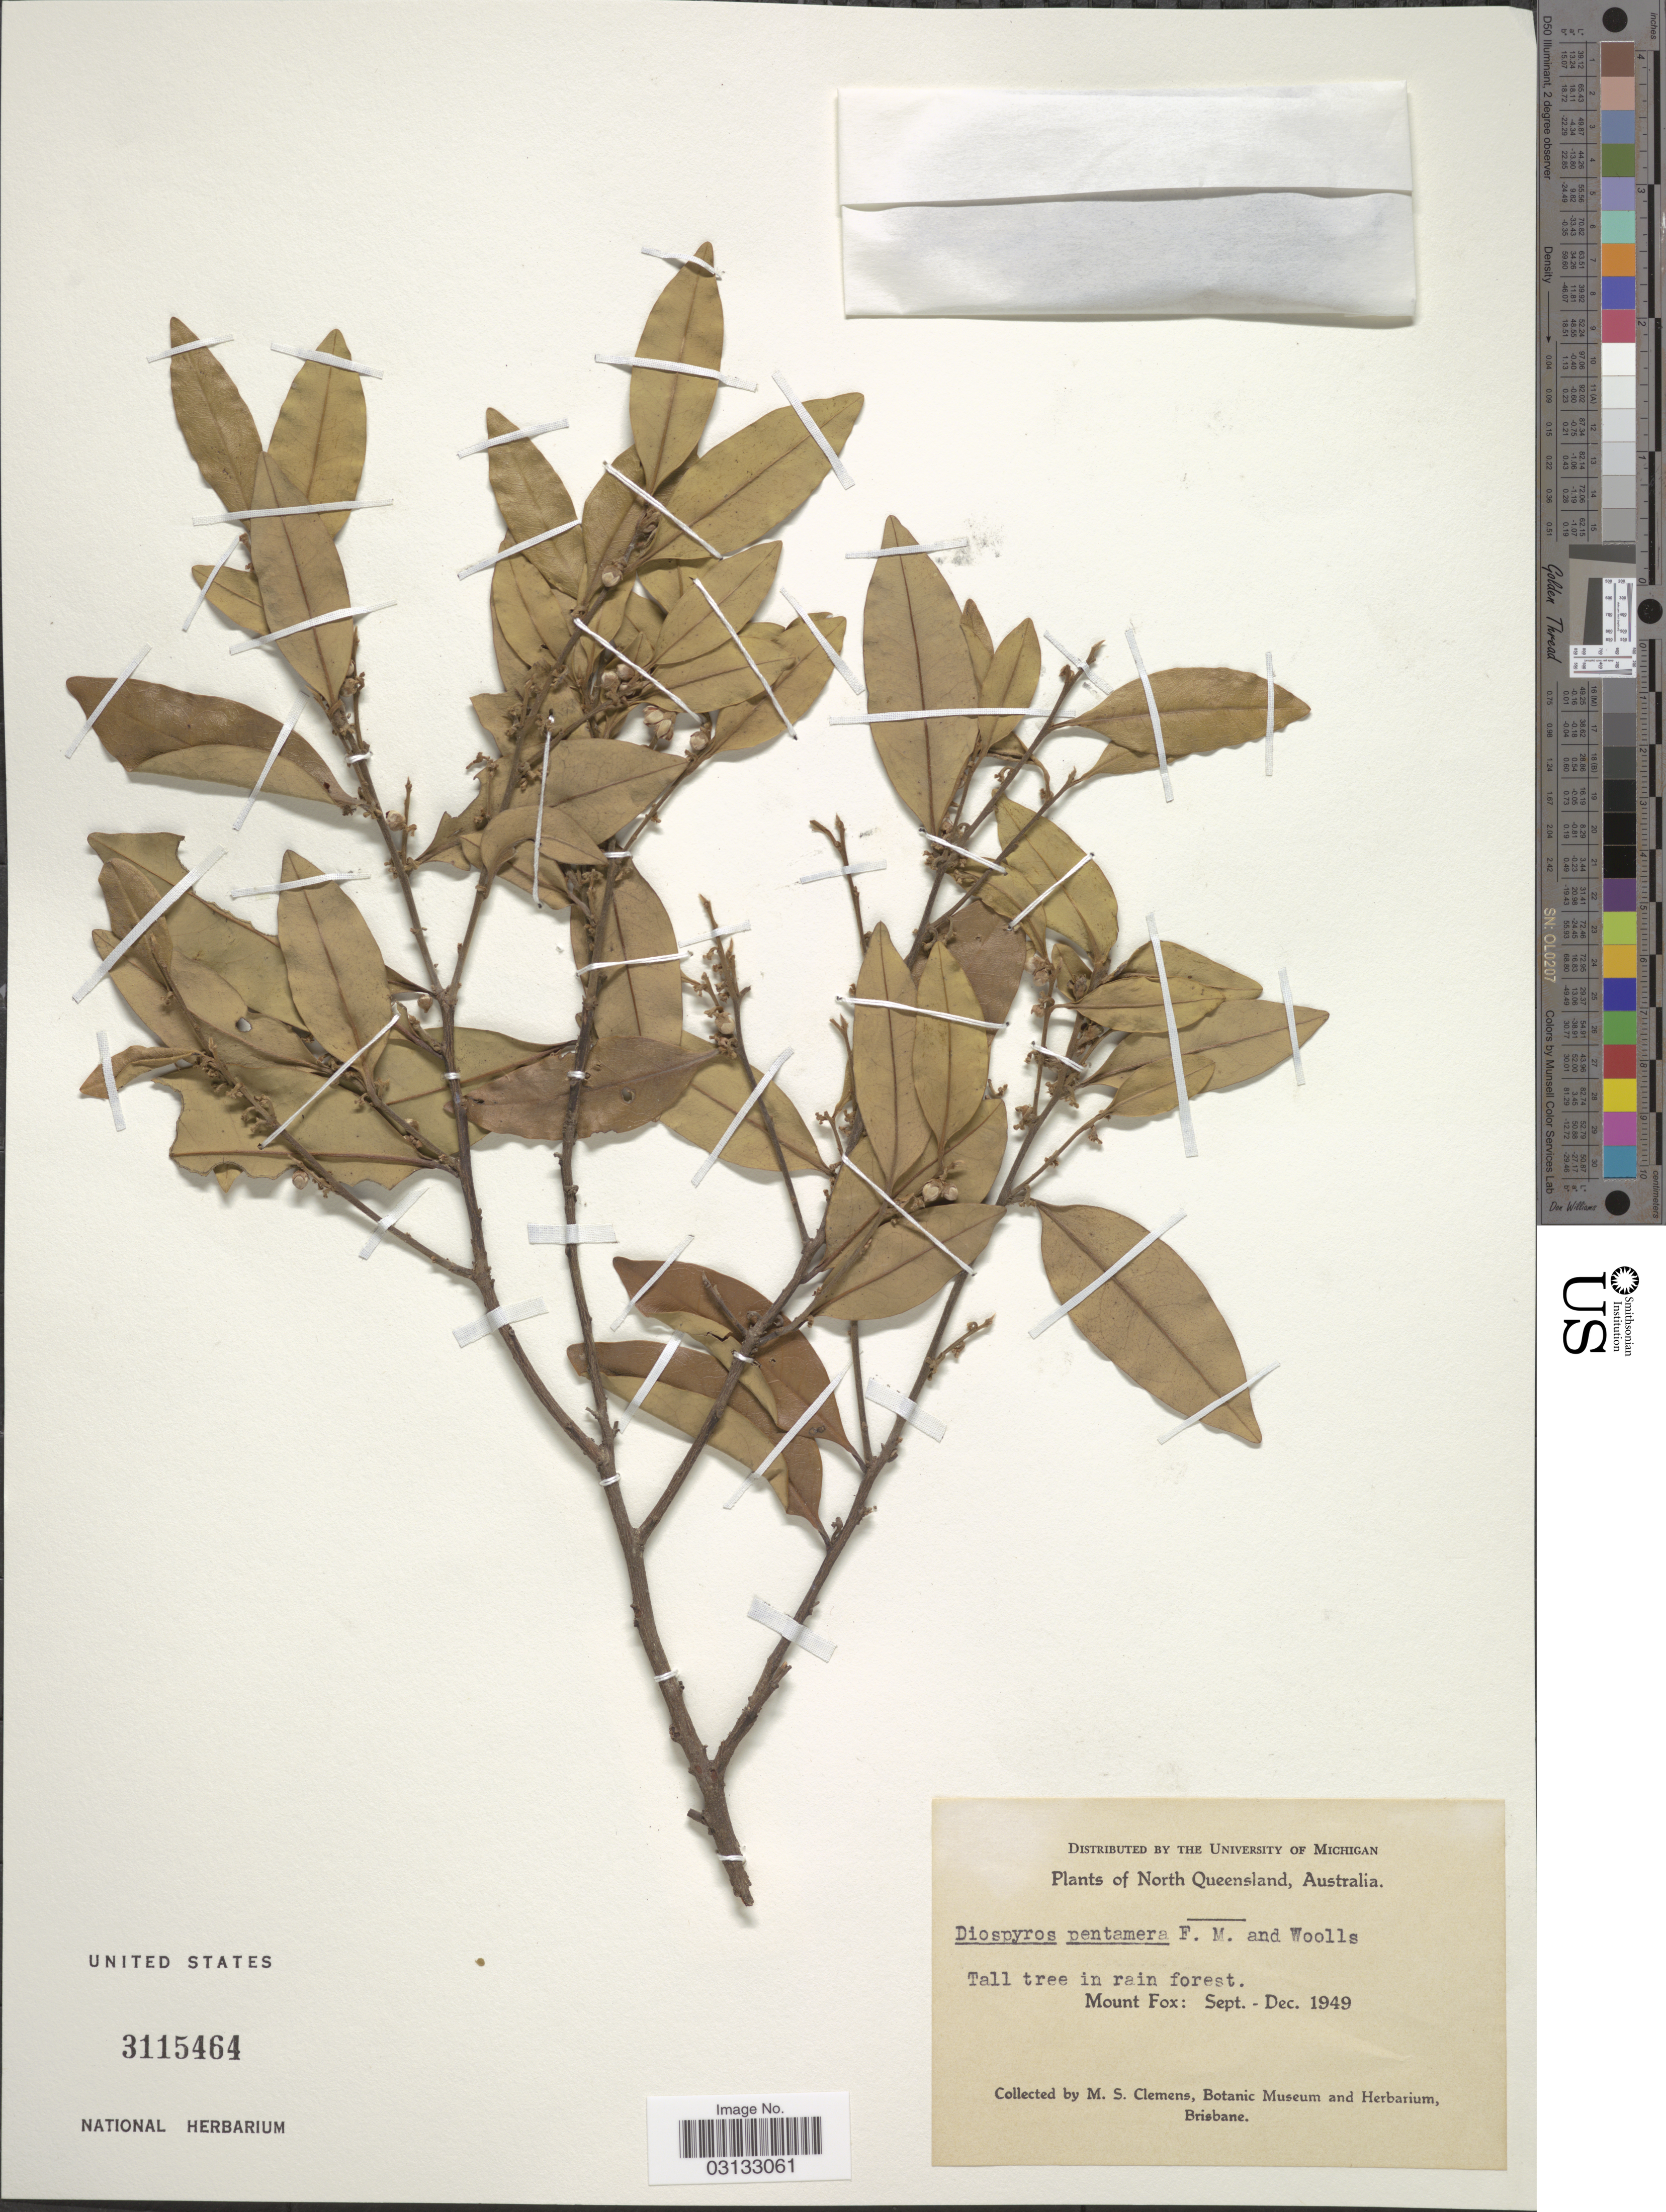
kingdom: Plantae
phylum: Tracheophyta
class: Magnoliopsida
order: Ericales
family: Ebenaceae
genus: Diospyros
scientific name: Diospyros pentamera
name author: (F. Muell.) Woods & F. Muell.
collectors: M. S. Clemens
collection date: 1949-09/1949-12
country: Australia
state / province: Queensland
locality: North Queensland, Australia, Mount Fox.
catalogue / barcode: US 3115464